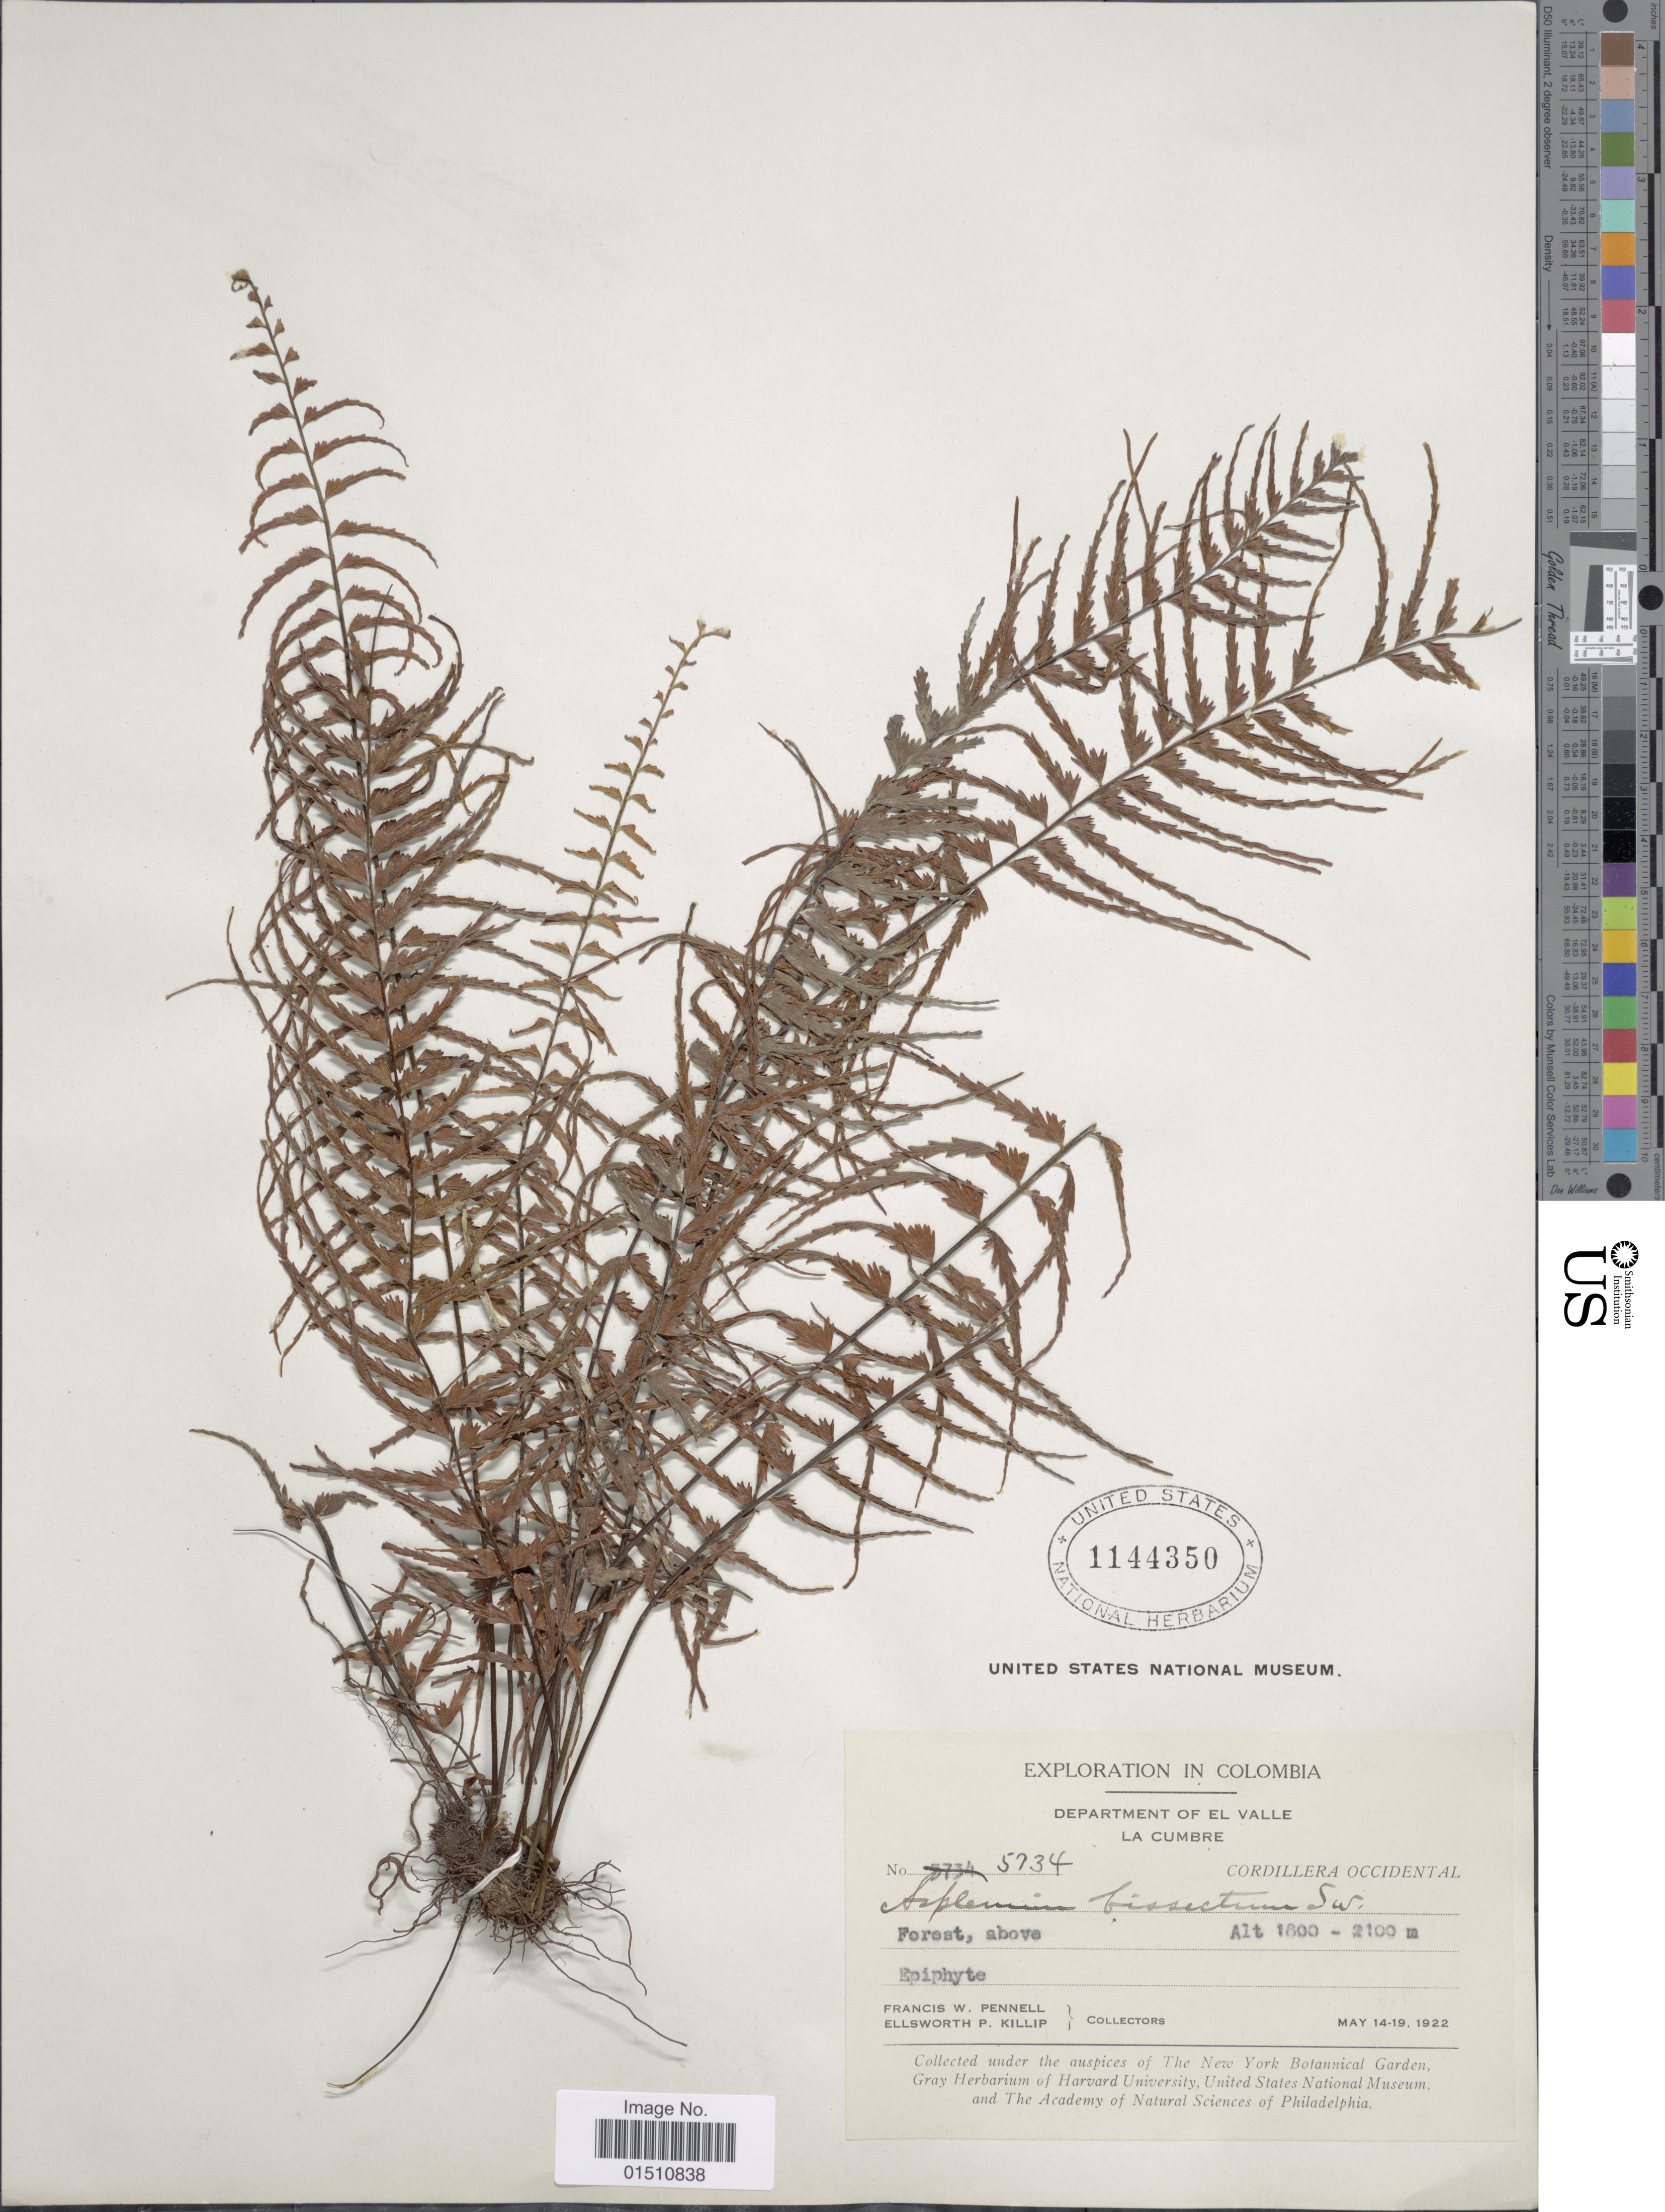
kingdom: Plantae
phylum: Tracheophyta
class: Polypodiopsida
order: Polypodiales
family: Aspleniaceae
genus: Asplenium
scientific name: Asplenium dissectum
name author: Brack. in Wilkes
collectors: F. W. Pennell & E. P. Killip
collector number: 5734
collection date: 1922-05-14/1922-05-19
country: Colombia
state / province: Valle del Cauca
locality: Colombia, Department of El Valle, La Cumbre, Cordillera Occidental.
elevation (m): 1800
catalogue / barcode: US 1144350